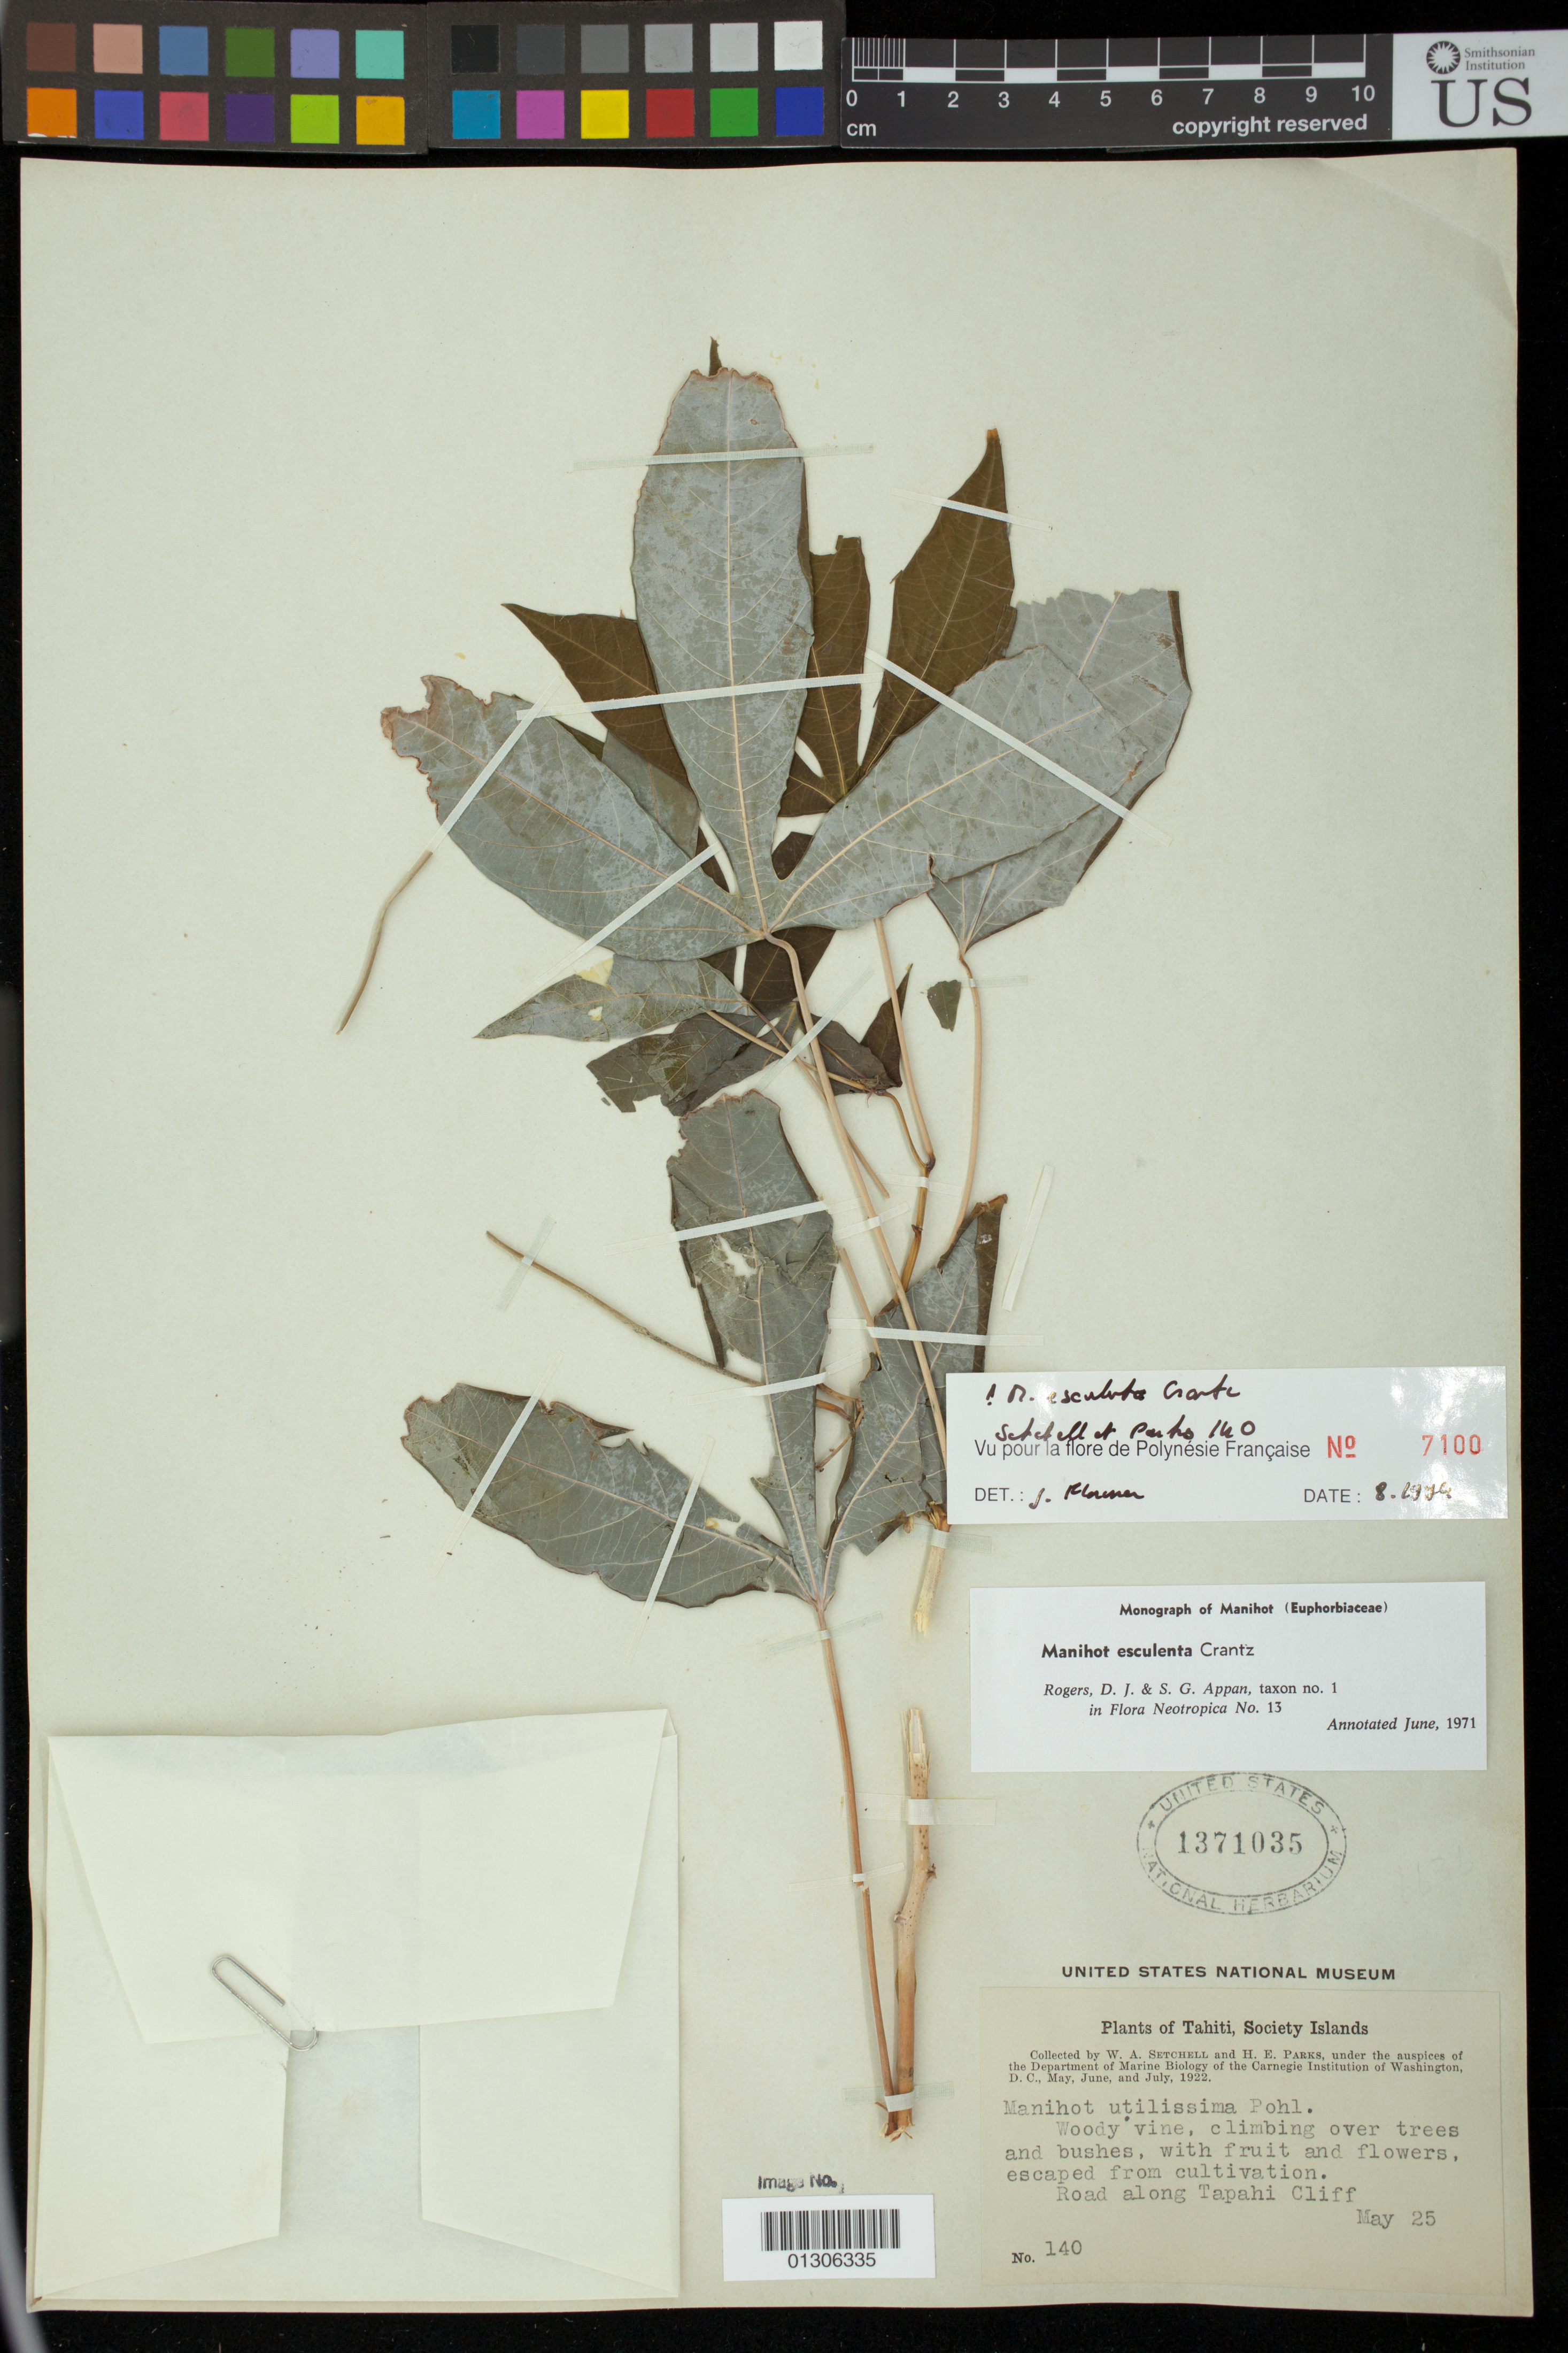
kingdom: Plantae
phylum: Tracheophyta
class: Magnoliopsida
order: Malpighiales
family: Euphorbiaceae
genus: Manihot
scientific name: Manihot esculenta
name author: Crantz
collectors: W. Setchell & H. E. Parks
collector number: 140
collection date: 1922-05-25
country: French Polynesia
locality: Tahiti, Society Islands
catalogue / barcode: US 1371035